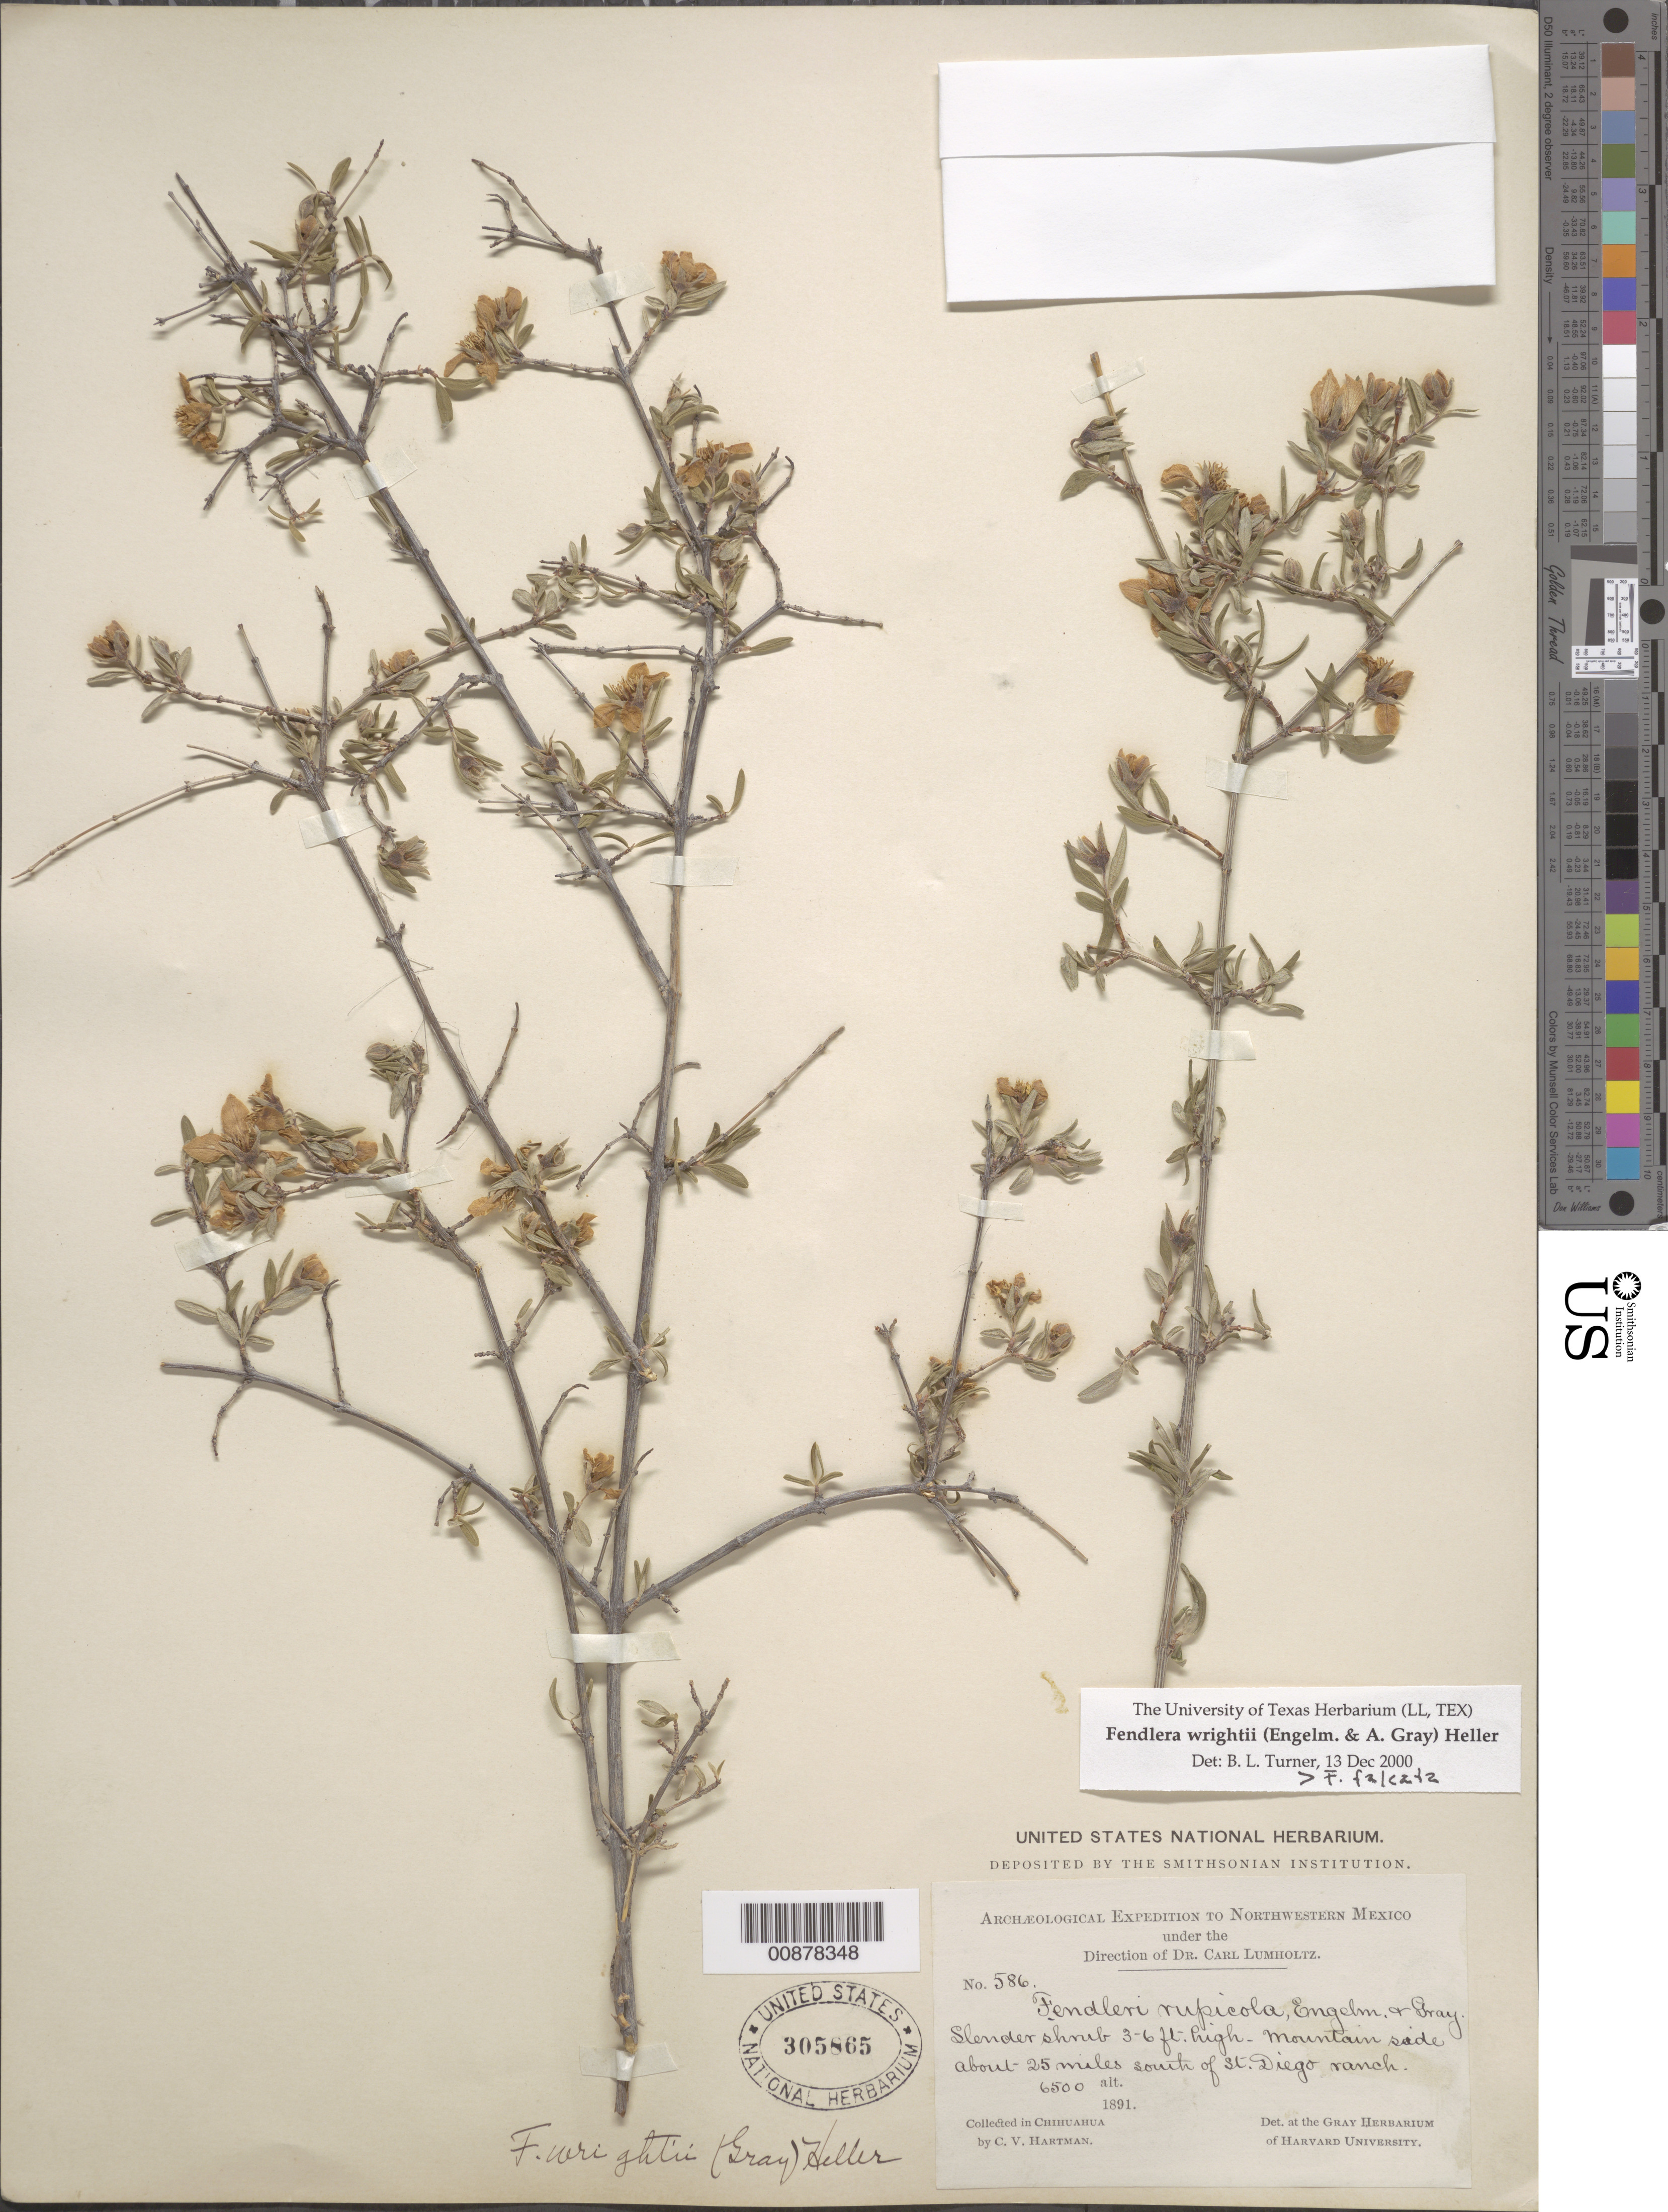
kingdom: Plantae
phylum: Tracheophyta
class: Magnoliopsida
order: Cornales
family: Hydrangeaceae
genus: Fendlera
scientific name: Fendlera wrightii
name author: (Engelm. & A. Gray) A. Heller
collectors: C. V. Hartman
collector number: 586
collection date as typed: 1891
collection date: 1891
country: Mexico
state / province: Chihuahua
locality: About 25 miles south of St. Diego Ranch.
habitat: Mountain side.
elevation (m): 1981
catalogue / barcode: US 305865